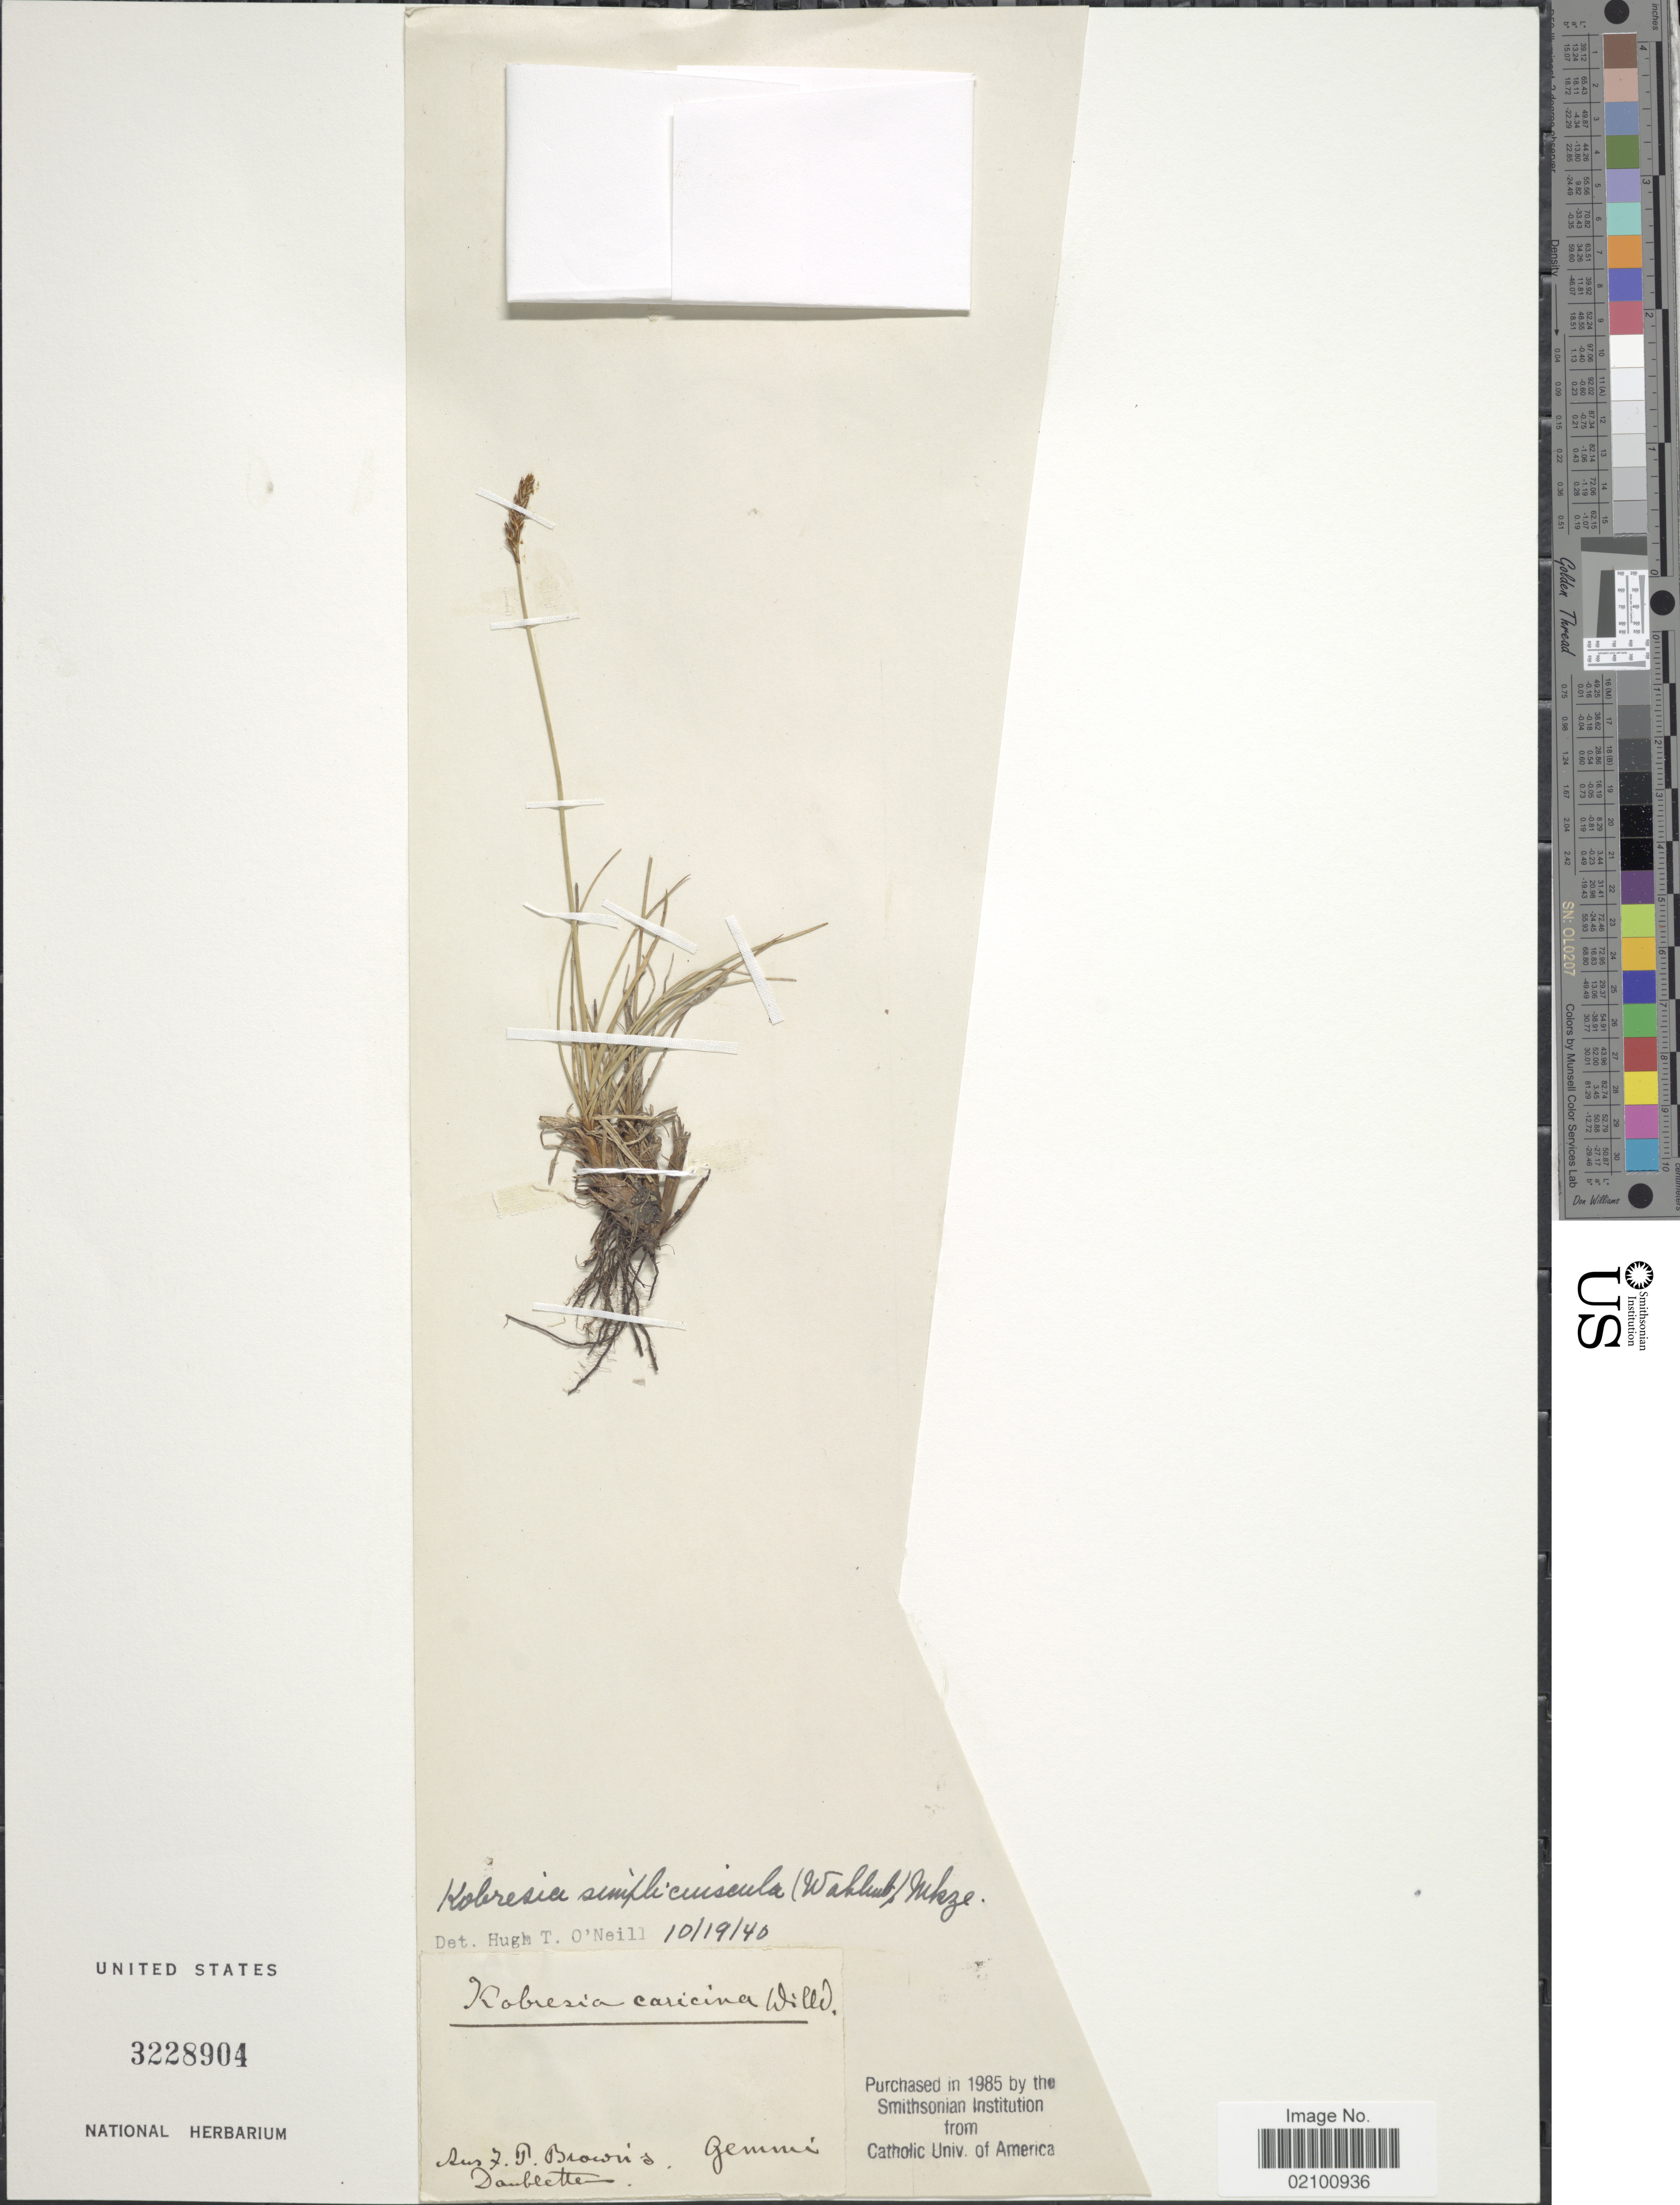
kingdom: Plantae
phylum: Tracheophyta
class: Liliopsida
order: Poales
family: Cyperaceae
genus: Carex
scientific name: Carex simpliciuscula subsp. simpliciuscula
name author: Wahlenb.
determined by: Strong, M. T., (US), Smithsonian Institution - National Museum of Natural History (UNITED STATES)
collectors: F. Brown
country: Switzerland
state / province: Valais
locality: Gemmi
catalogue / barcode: US 3228904